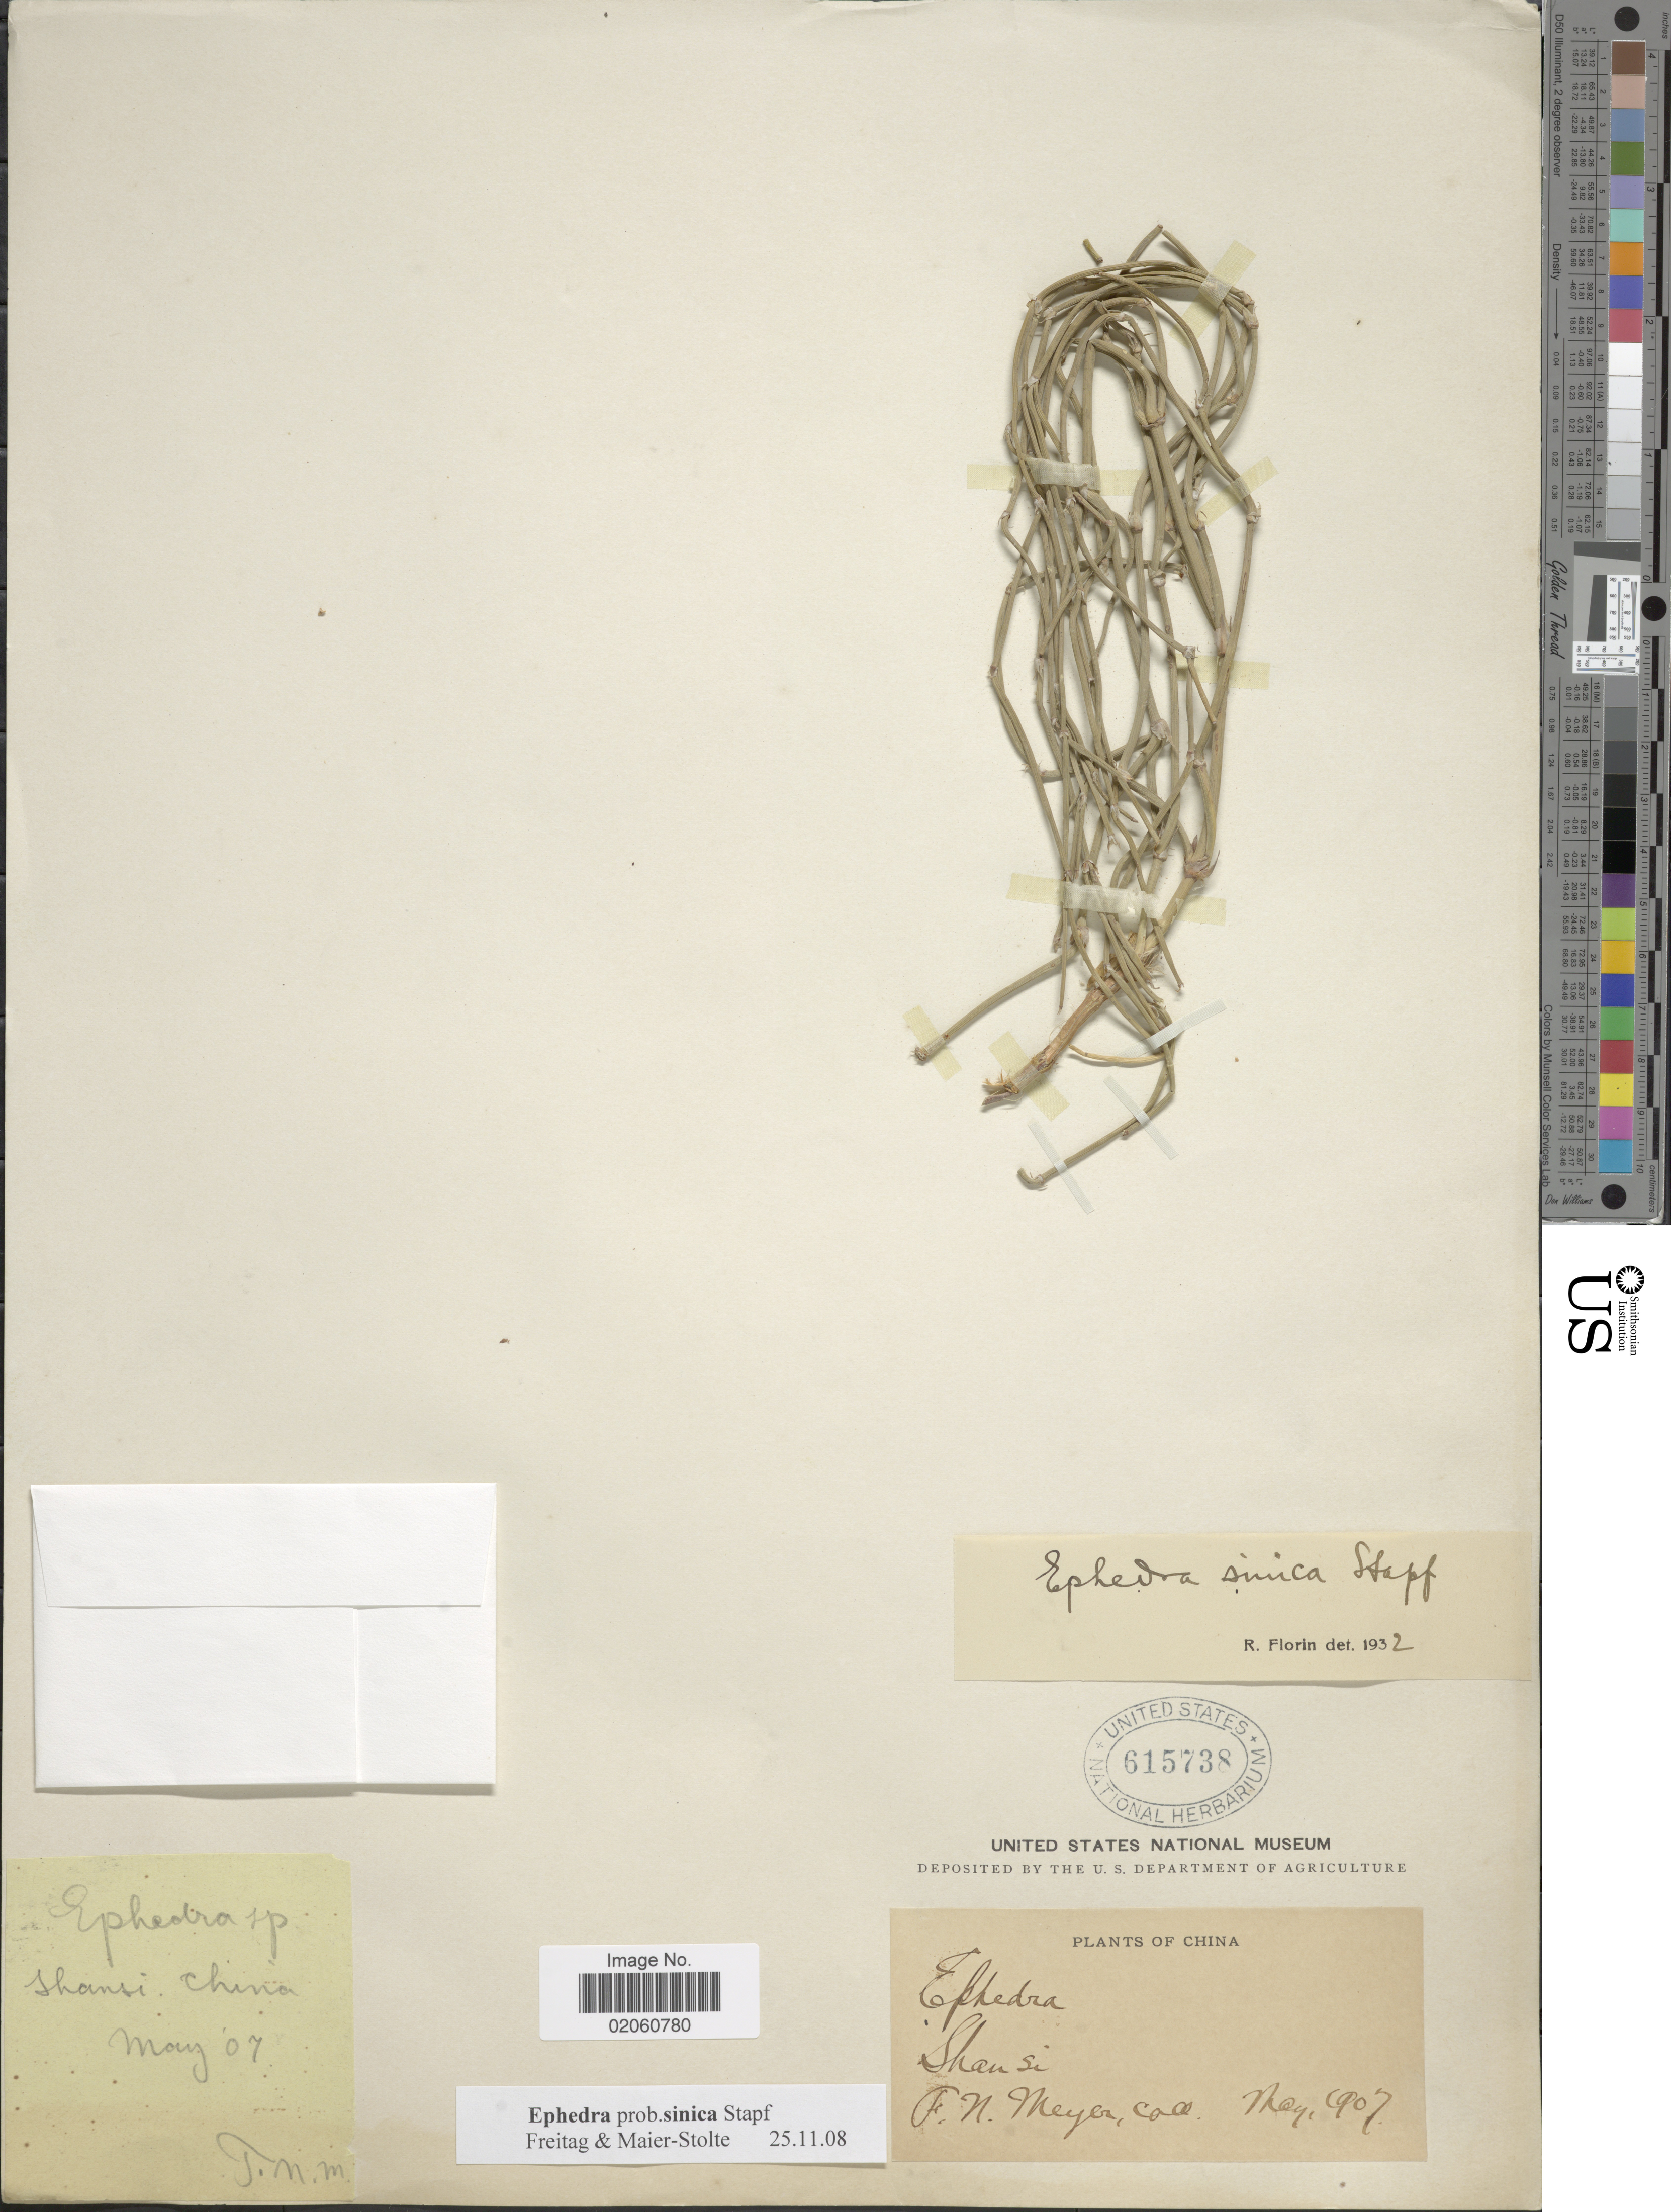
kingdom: Plantae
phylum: Tracheophyta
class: Gnetopsida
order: Ephedrales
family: Ephedraceae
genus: Ephedra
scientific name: Ephedra sinica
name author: Stapf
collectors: F. N. Meyer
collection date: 1907-05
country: China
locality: Shan Si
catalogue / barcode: US 615738